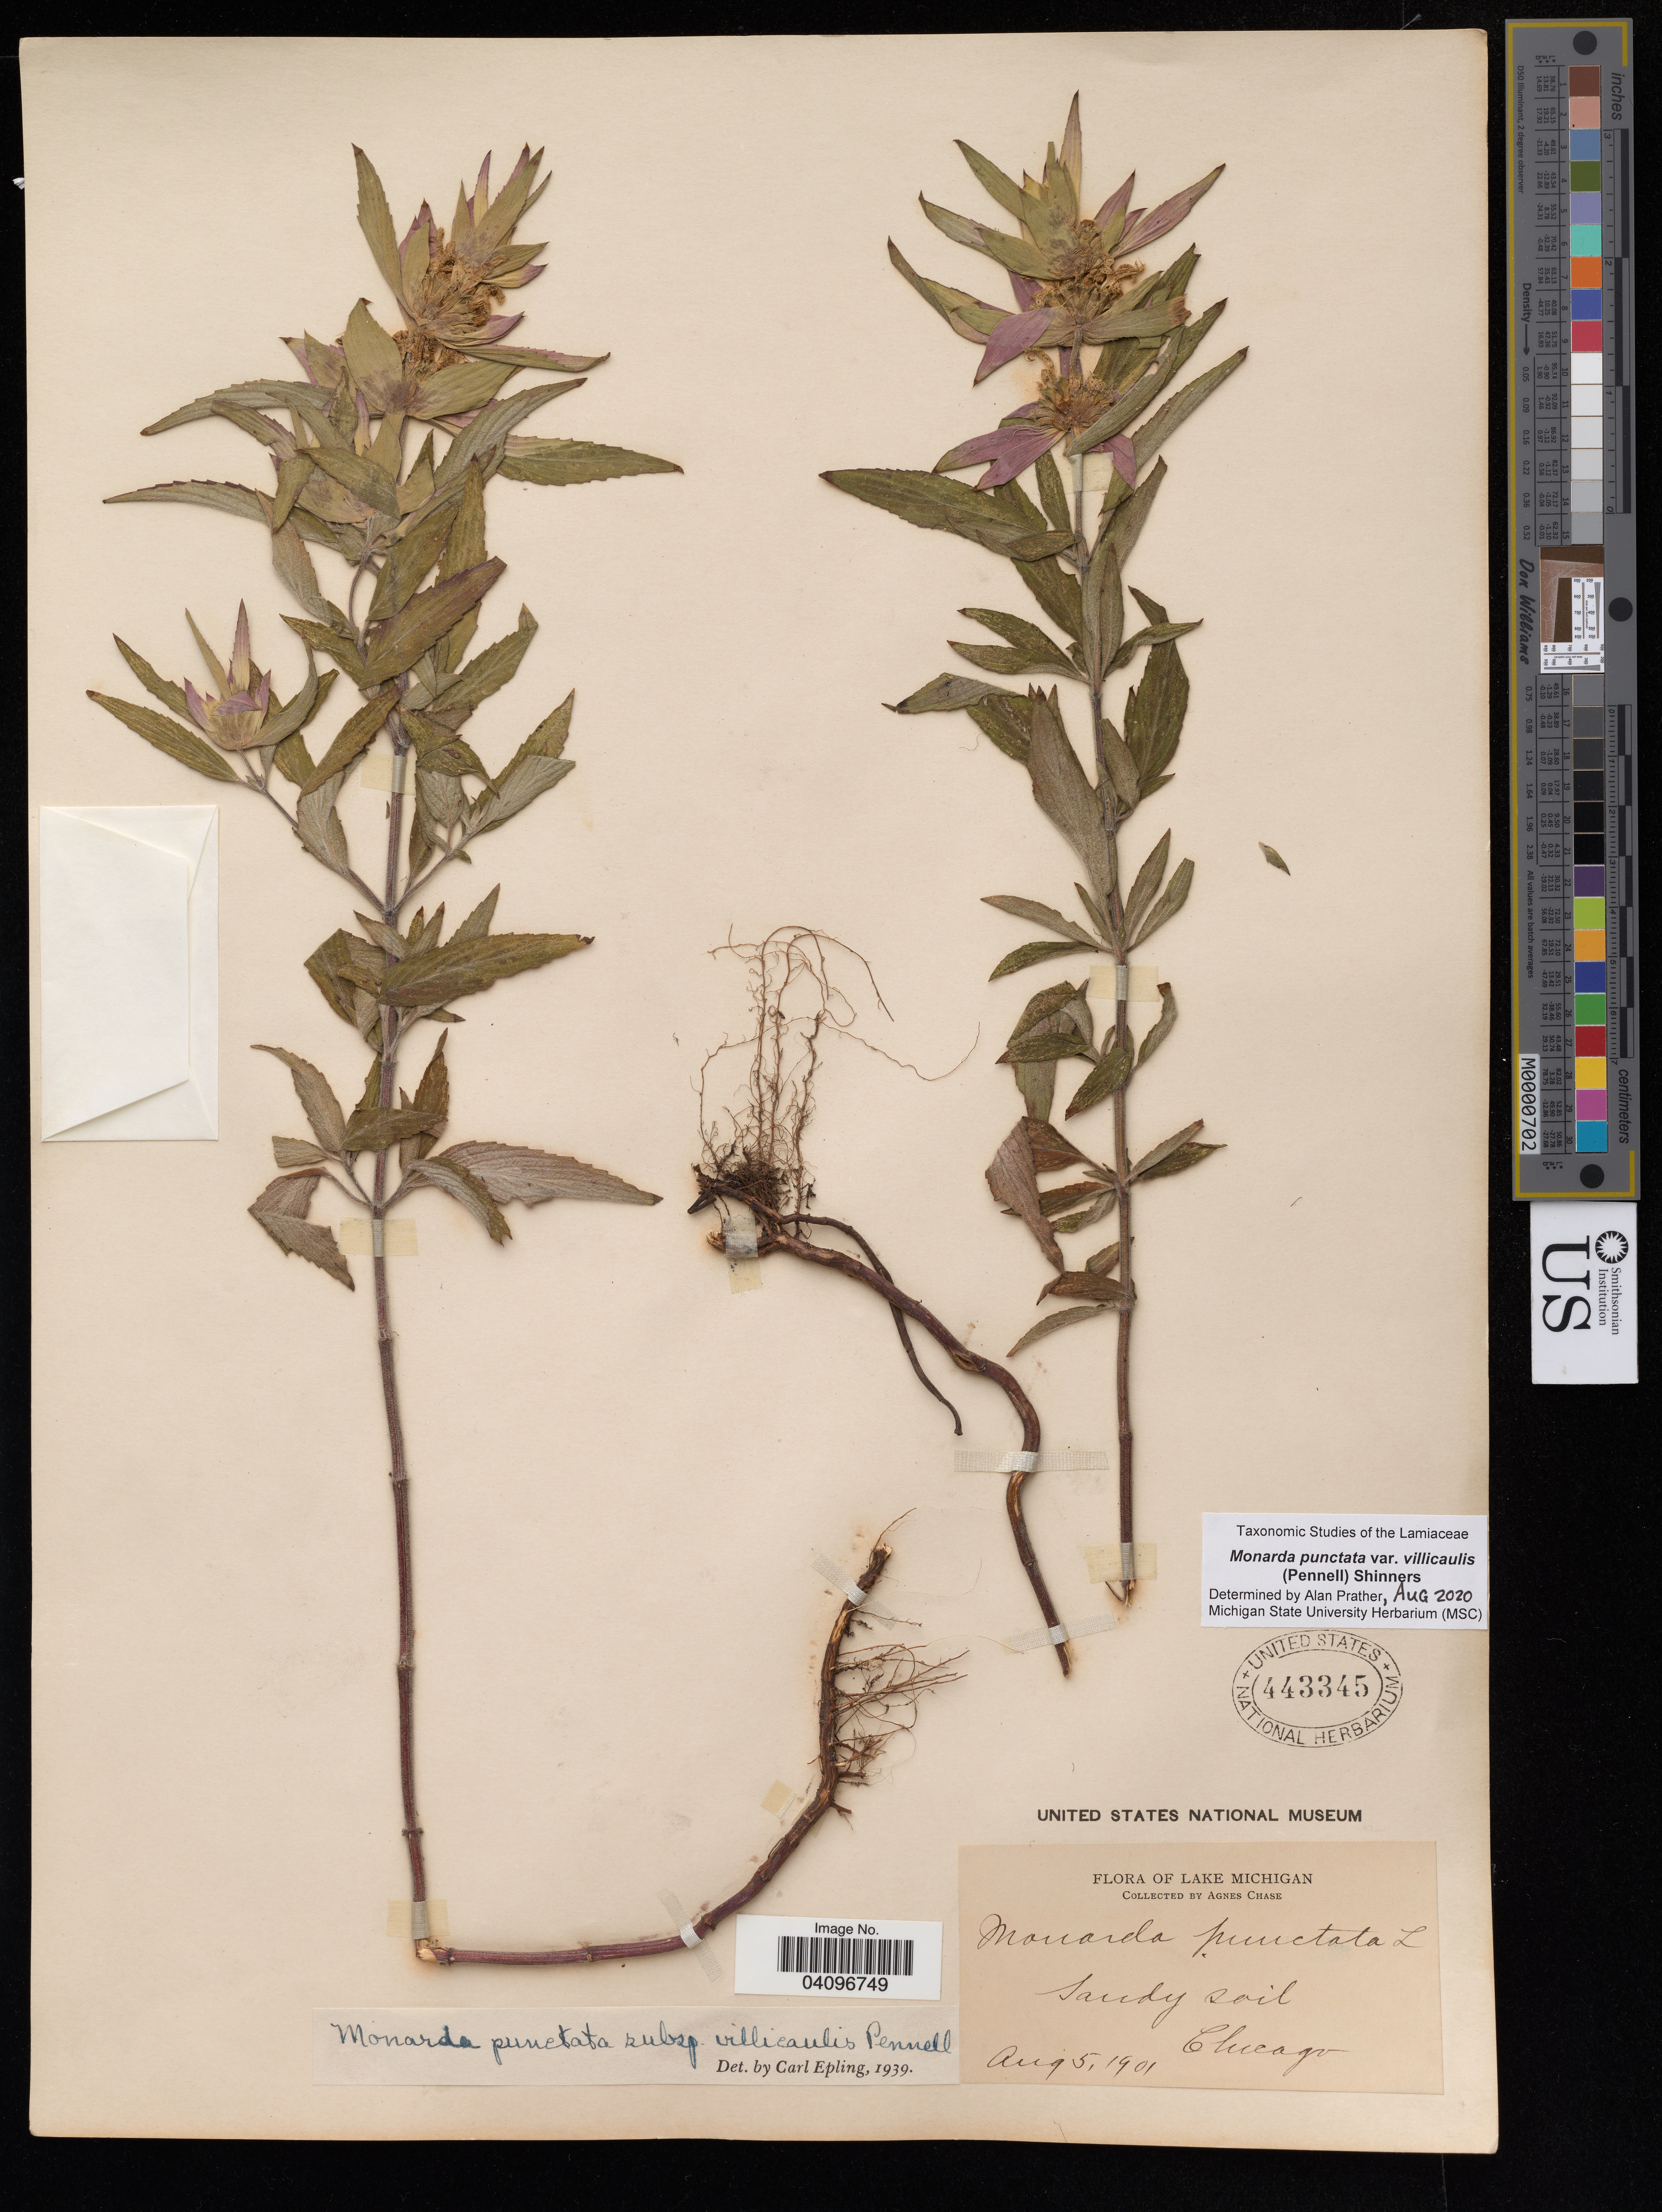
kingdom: Plantae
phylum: Tracheophyta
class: Magnoliopsida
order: Lamiales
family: Lamiaceae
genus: Monarda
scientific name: Monarda punctata var. villicaulis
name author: (Pennell) Shinners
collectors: A. Chase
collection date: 1901-08-05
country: United States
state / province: Illinois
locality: Lake Michigan. Chicago.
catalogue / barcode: US 443345